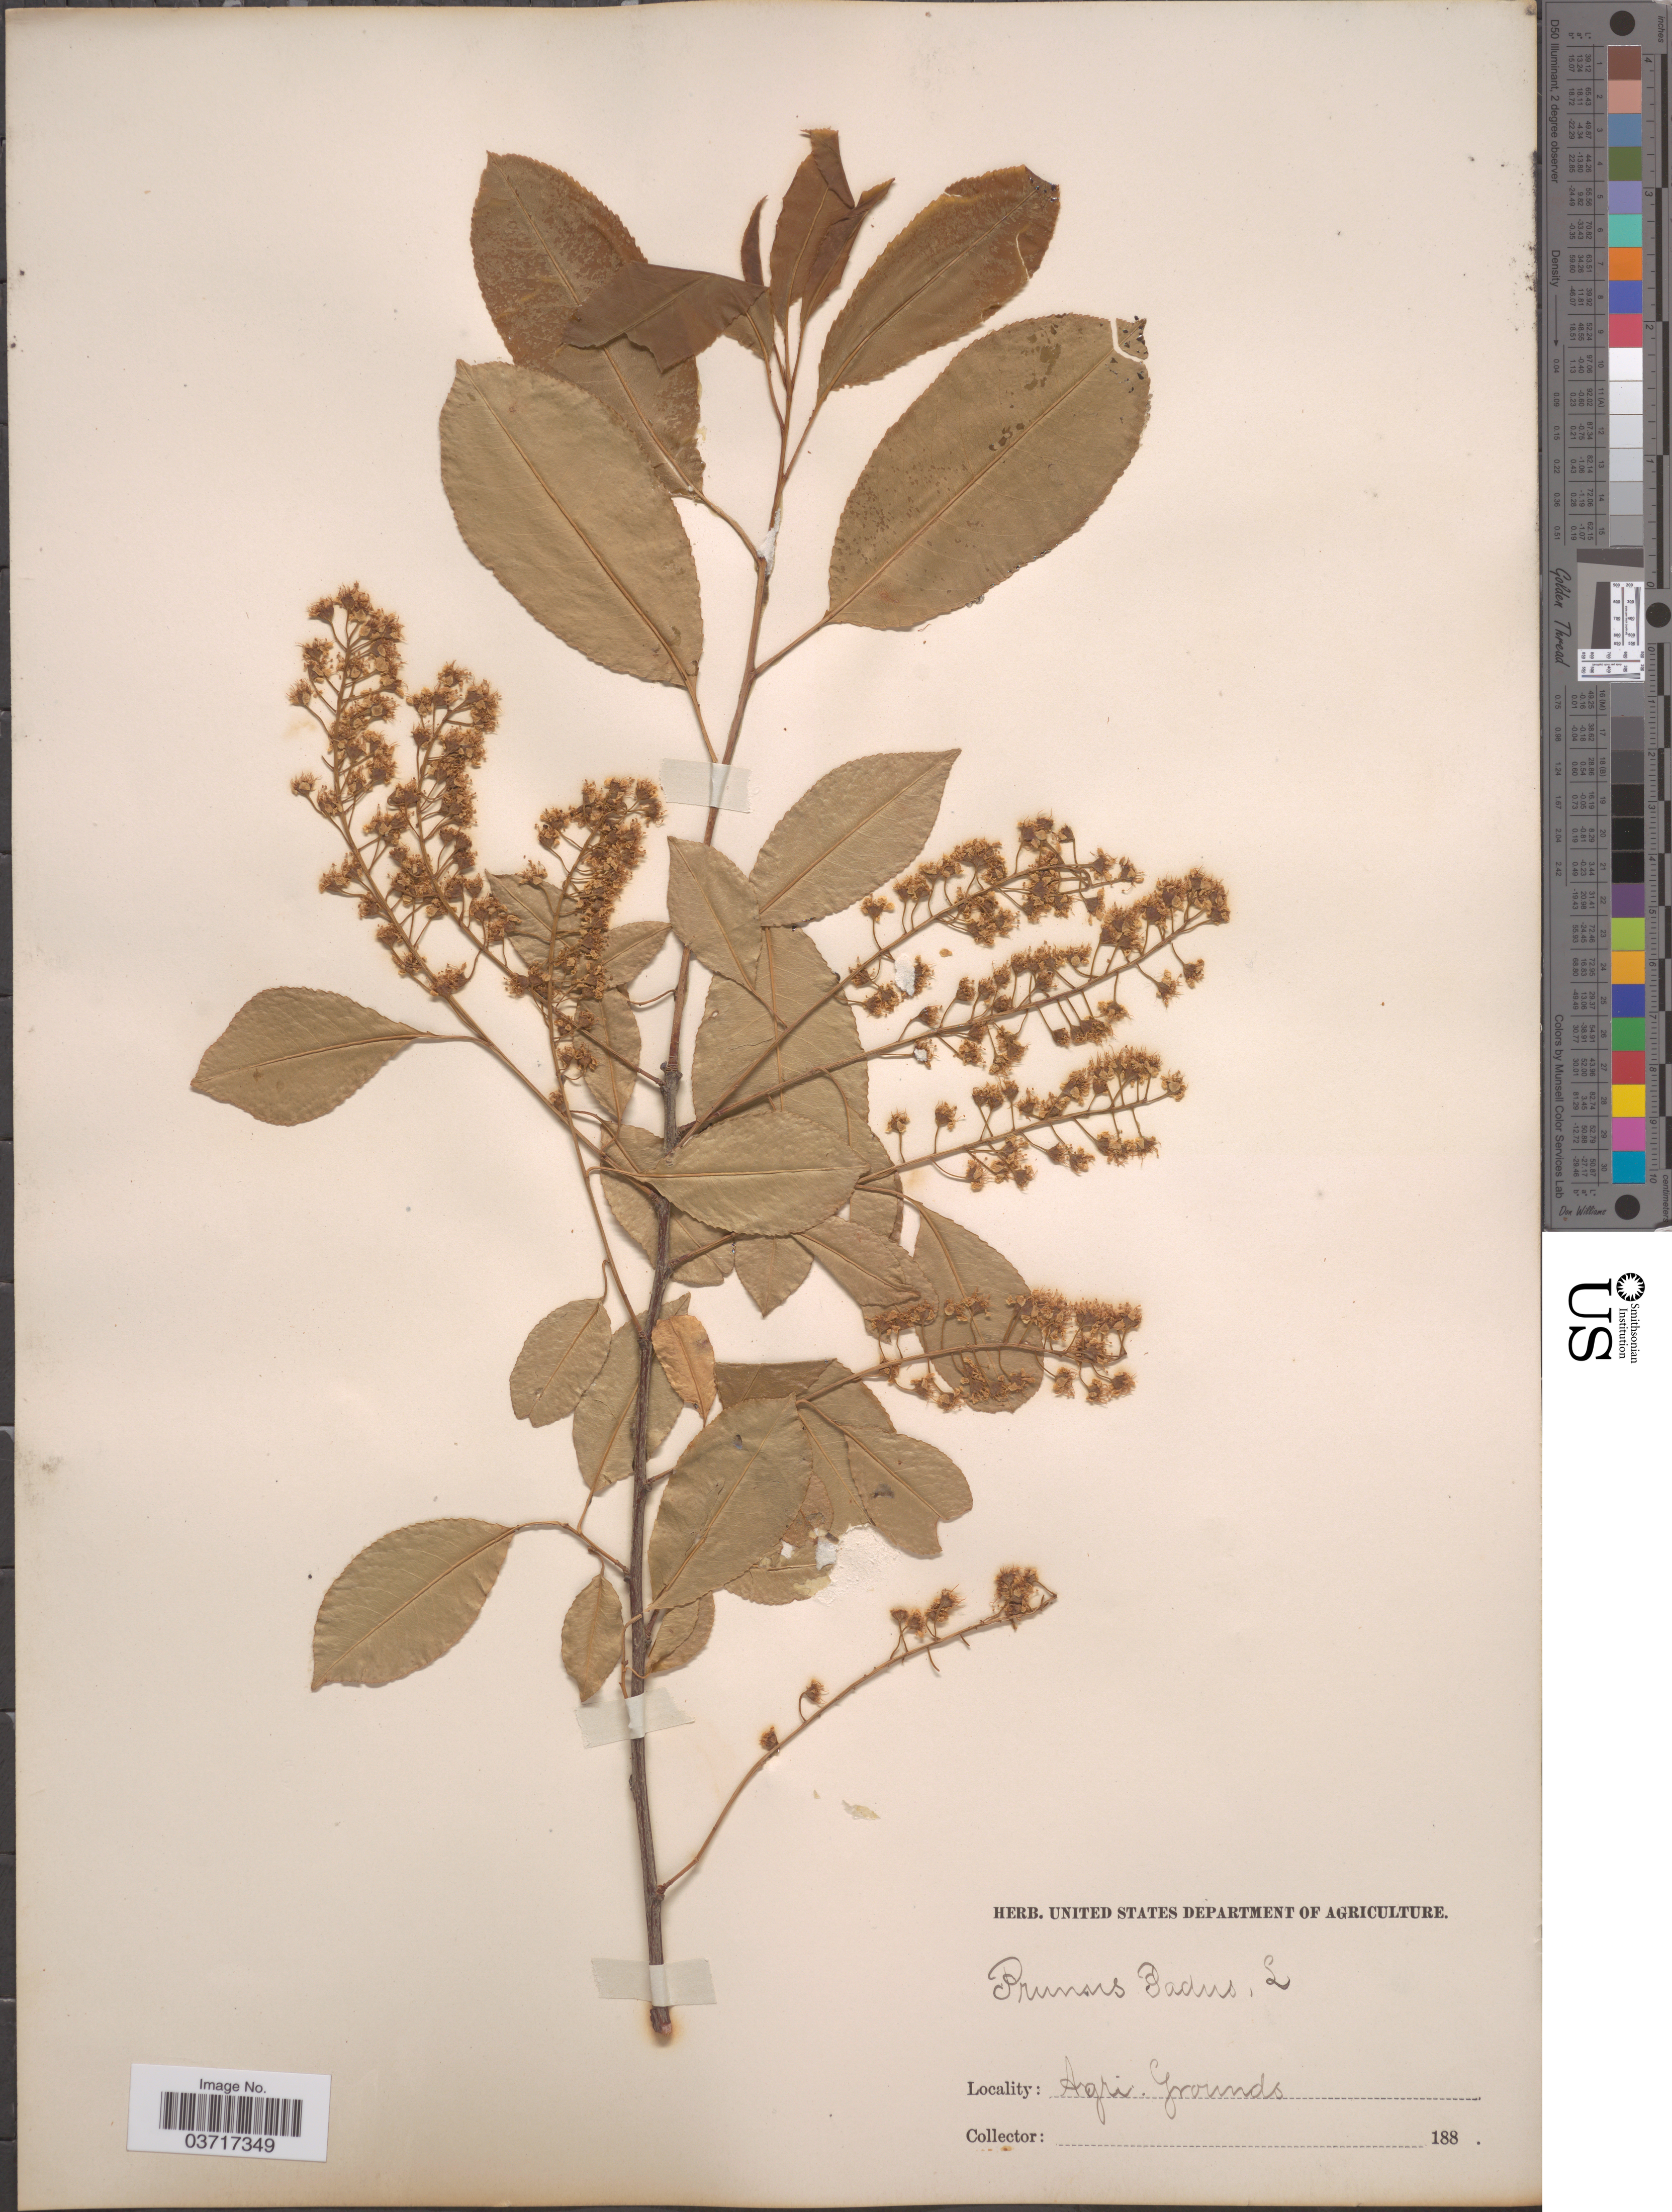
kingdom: Plantae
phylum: Tracheophyta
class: Magnoliopsida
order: Rosales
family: Rosaceae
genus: Prunus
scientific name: Prunus padus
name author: L.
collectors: ex herb. U. S. Department of Agriculture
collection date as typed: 188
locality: Agri. Grounds.